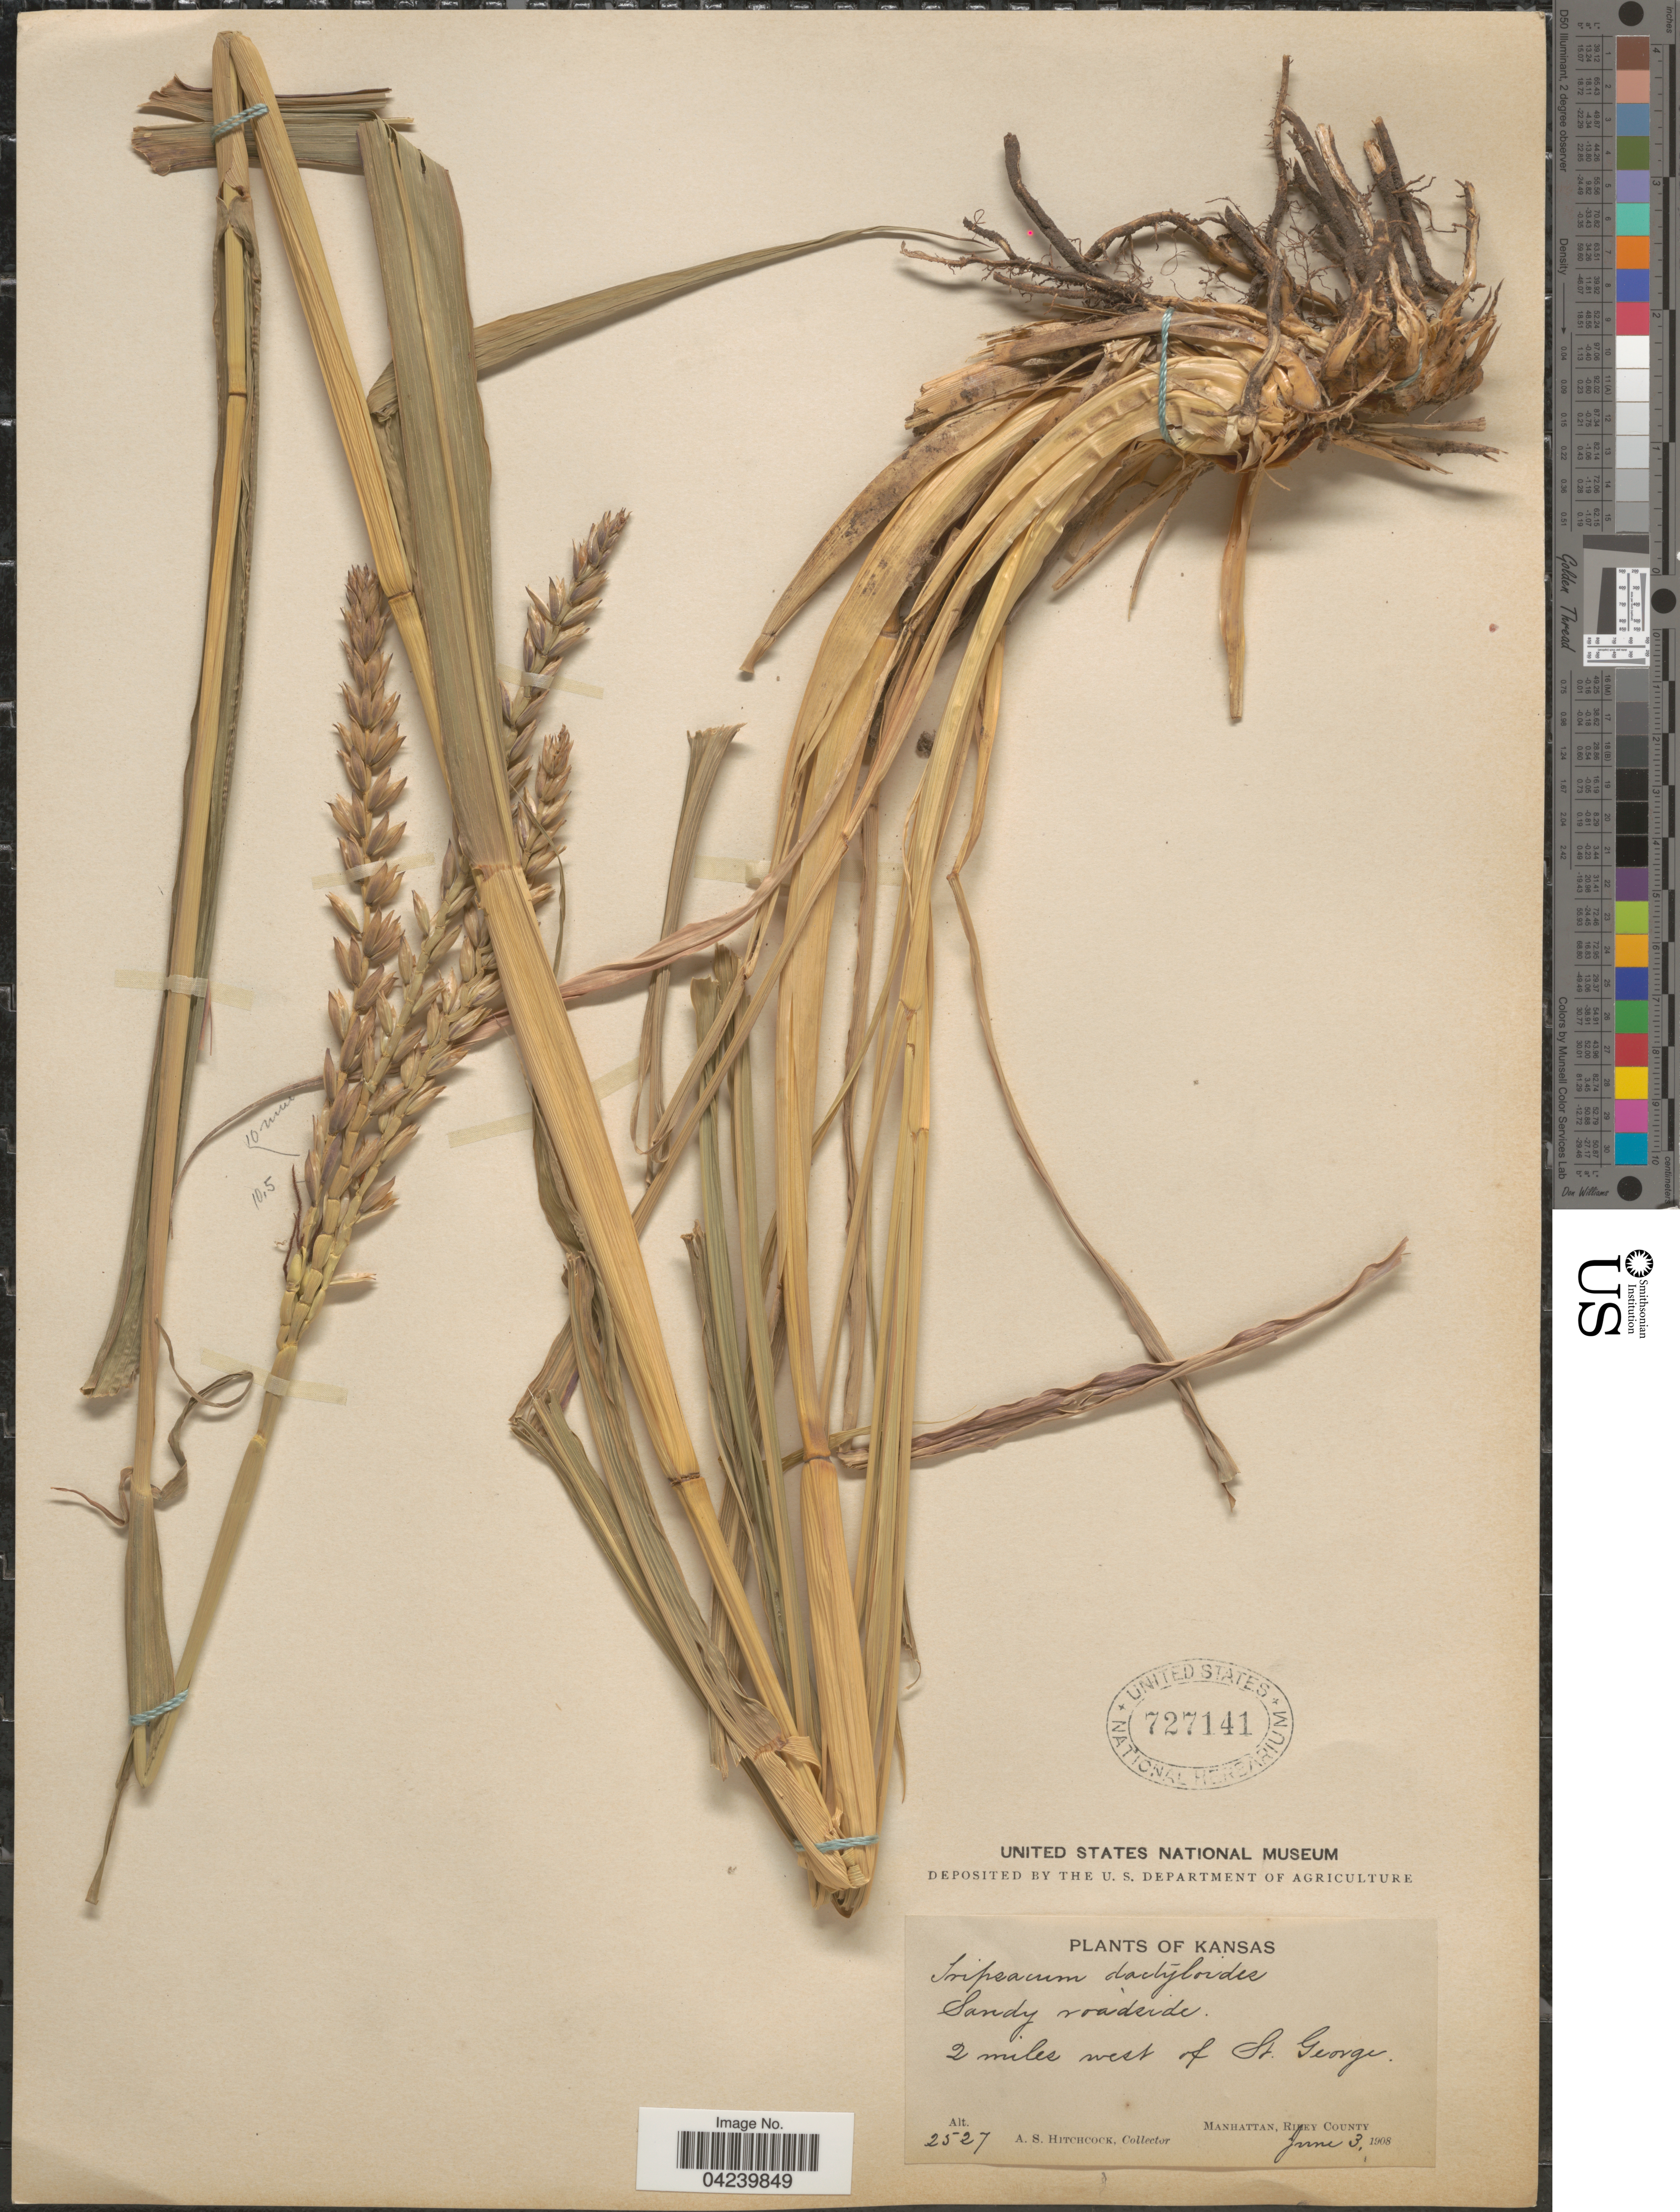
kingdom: Plantae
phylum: Tracheophyta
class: Liliopsida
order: Poales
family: Poaceae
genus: Tripsacum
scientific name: Tripsacum dactyloides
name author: (L.) L.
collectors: A. S. Hitchcock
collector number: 2527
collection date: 1908-06-03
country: United States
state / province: Kansas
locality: Sandy roadside. 2 miles west of St. George. Manhattan, Riley County.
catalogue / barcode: US 727141